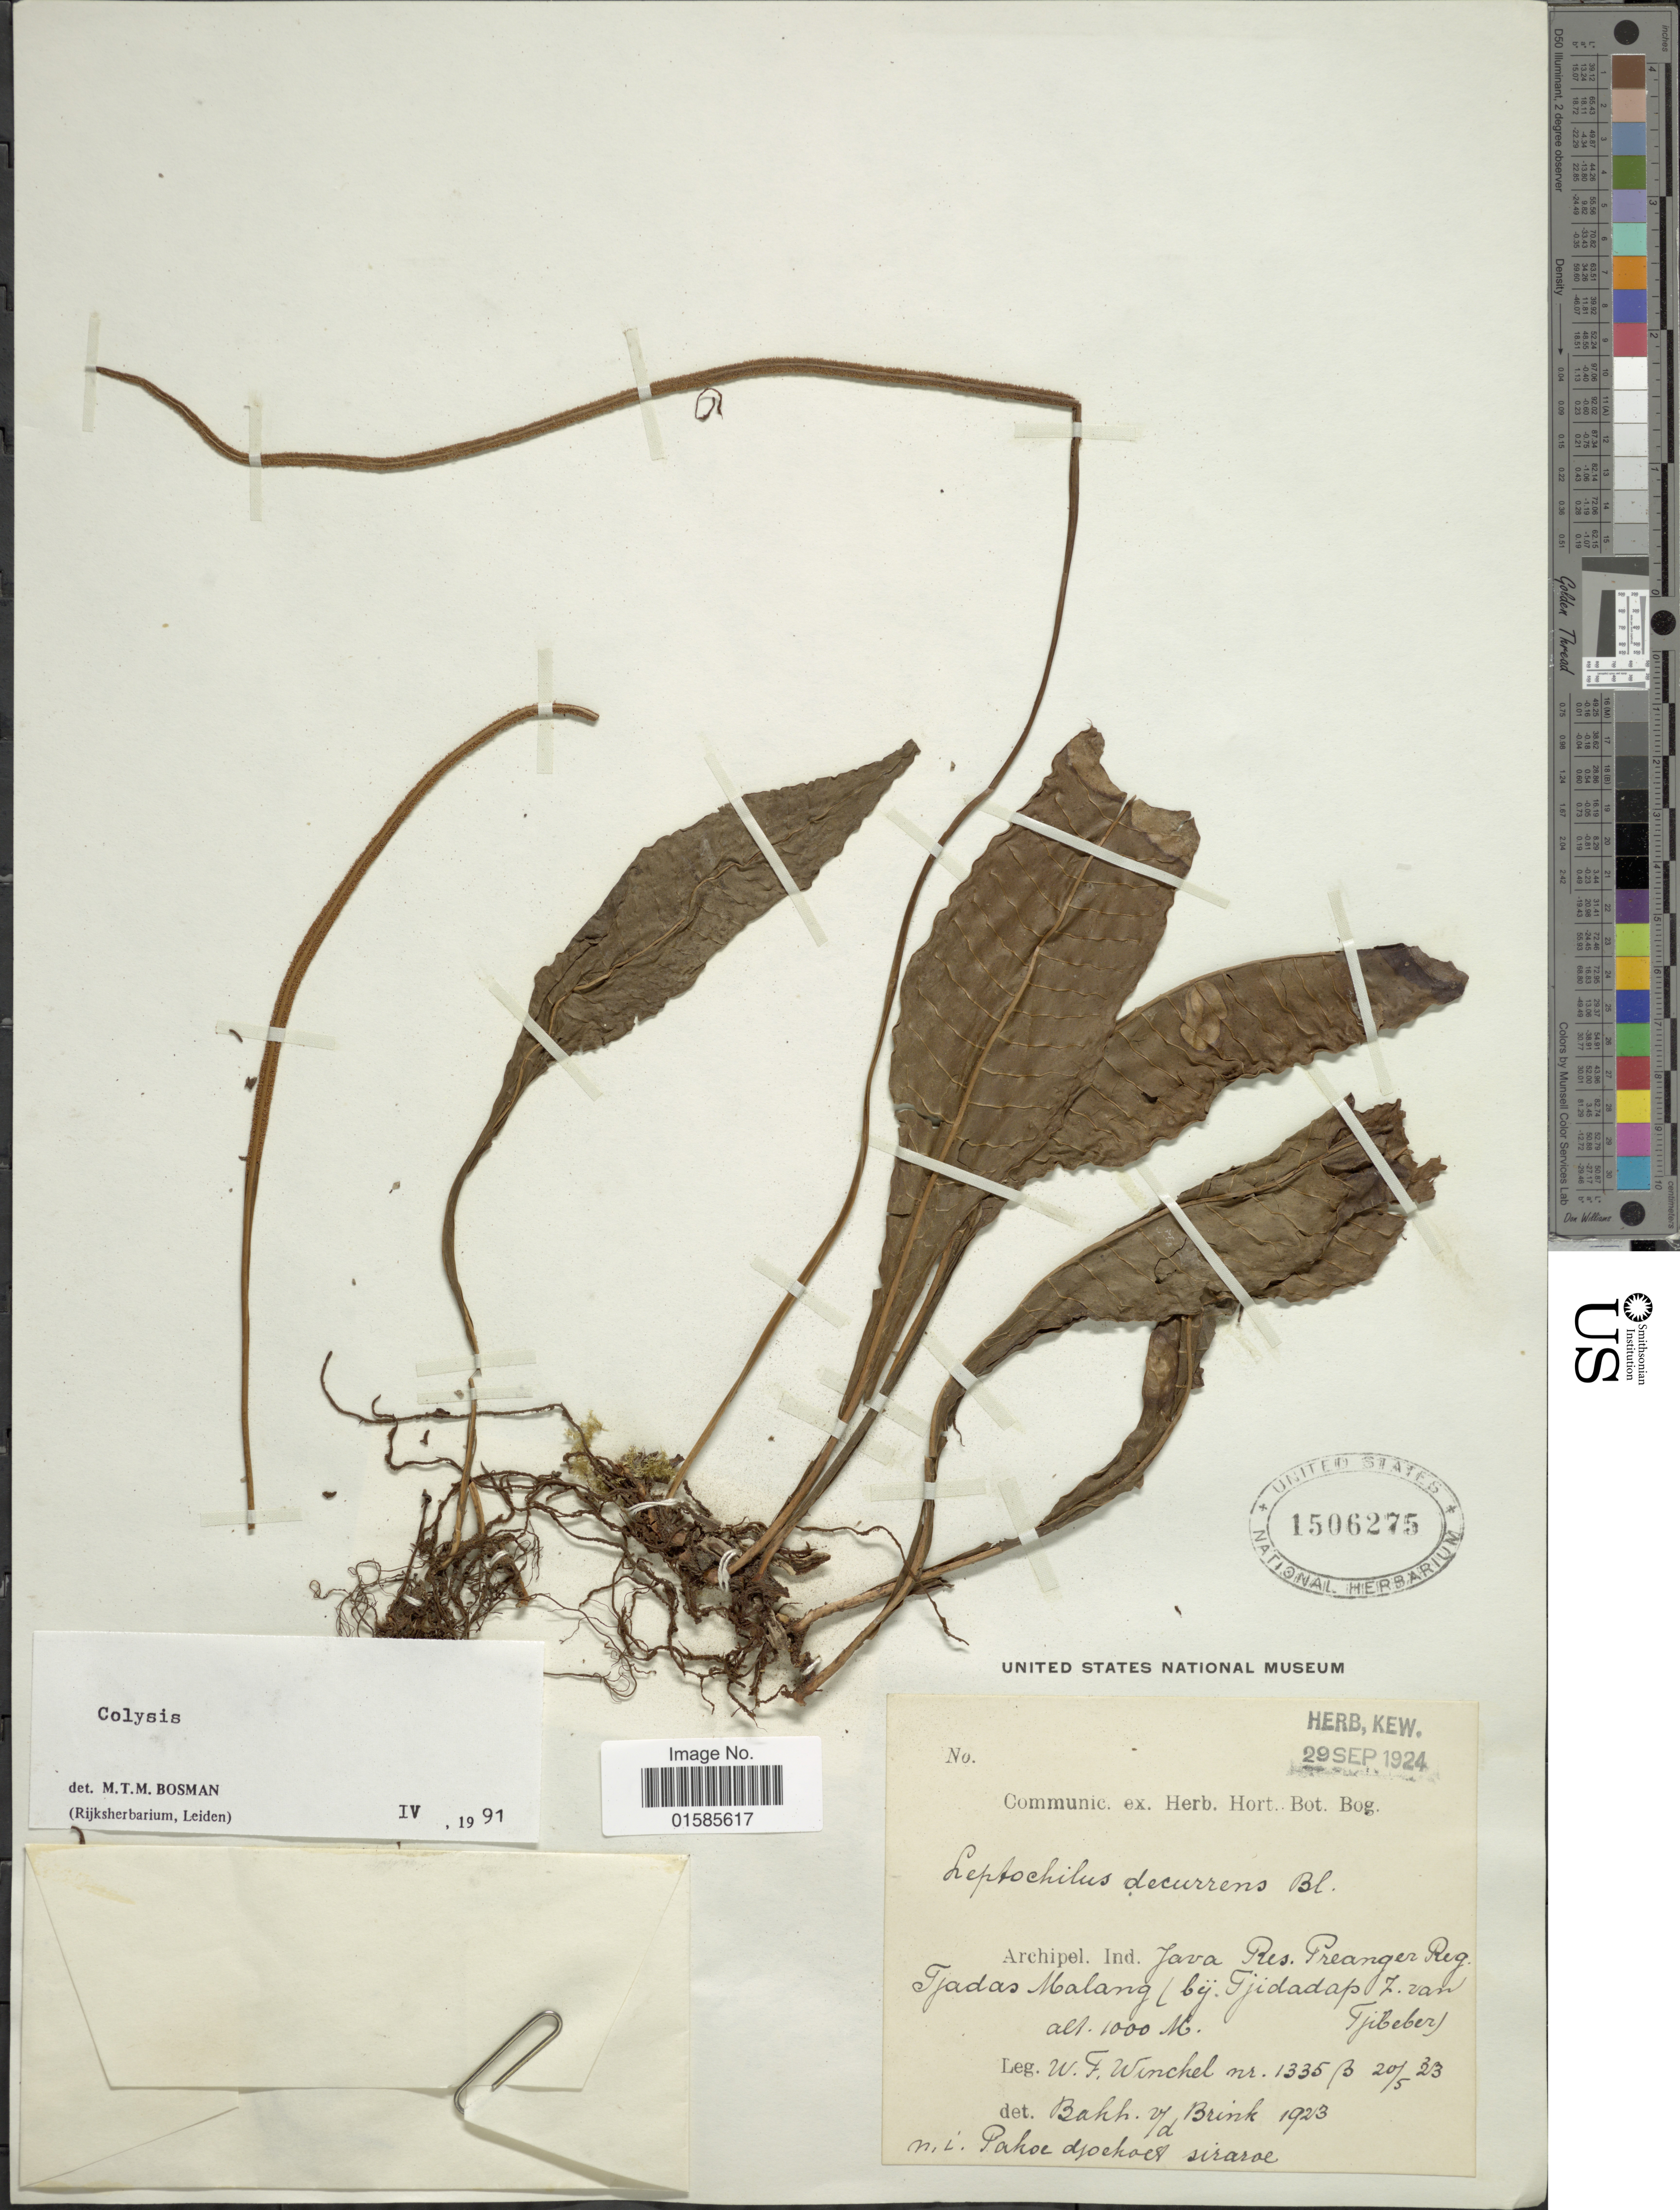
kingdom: Plantae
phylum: Tracheophyta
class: Polypodiopsida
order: Polypodiales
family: Polypodiaceae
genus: Leptochilus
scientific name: Leptochilus decurrens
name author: Blume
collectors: W. Winckel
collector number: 1335B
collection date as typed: Transcribed d/m/y: 20/5/23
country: Indonesia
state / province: Java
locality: Archipel Indi. Java Res Preanger Reg. Tjadas Malang (bij Tjidadap Z. van Tjibeber)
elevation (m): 1000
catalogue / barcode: US 1506275